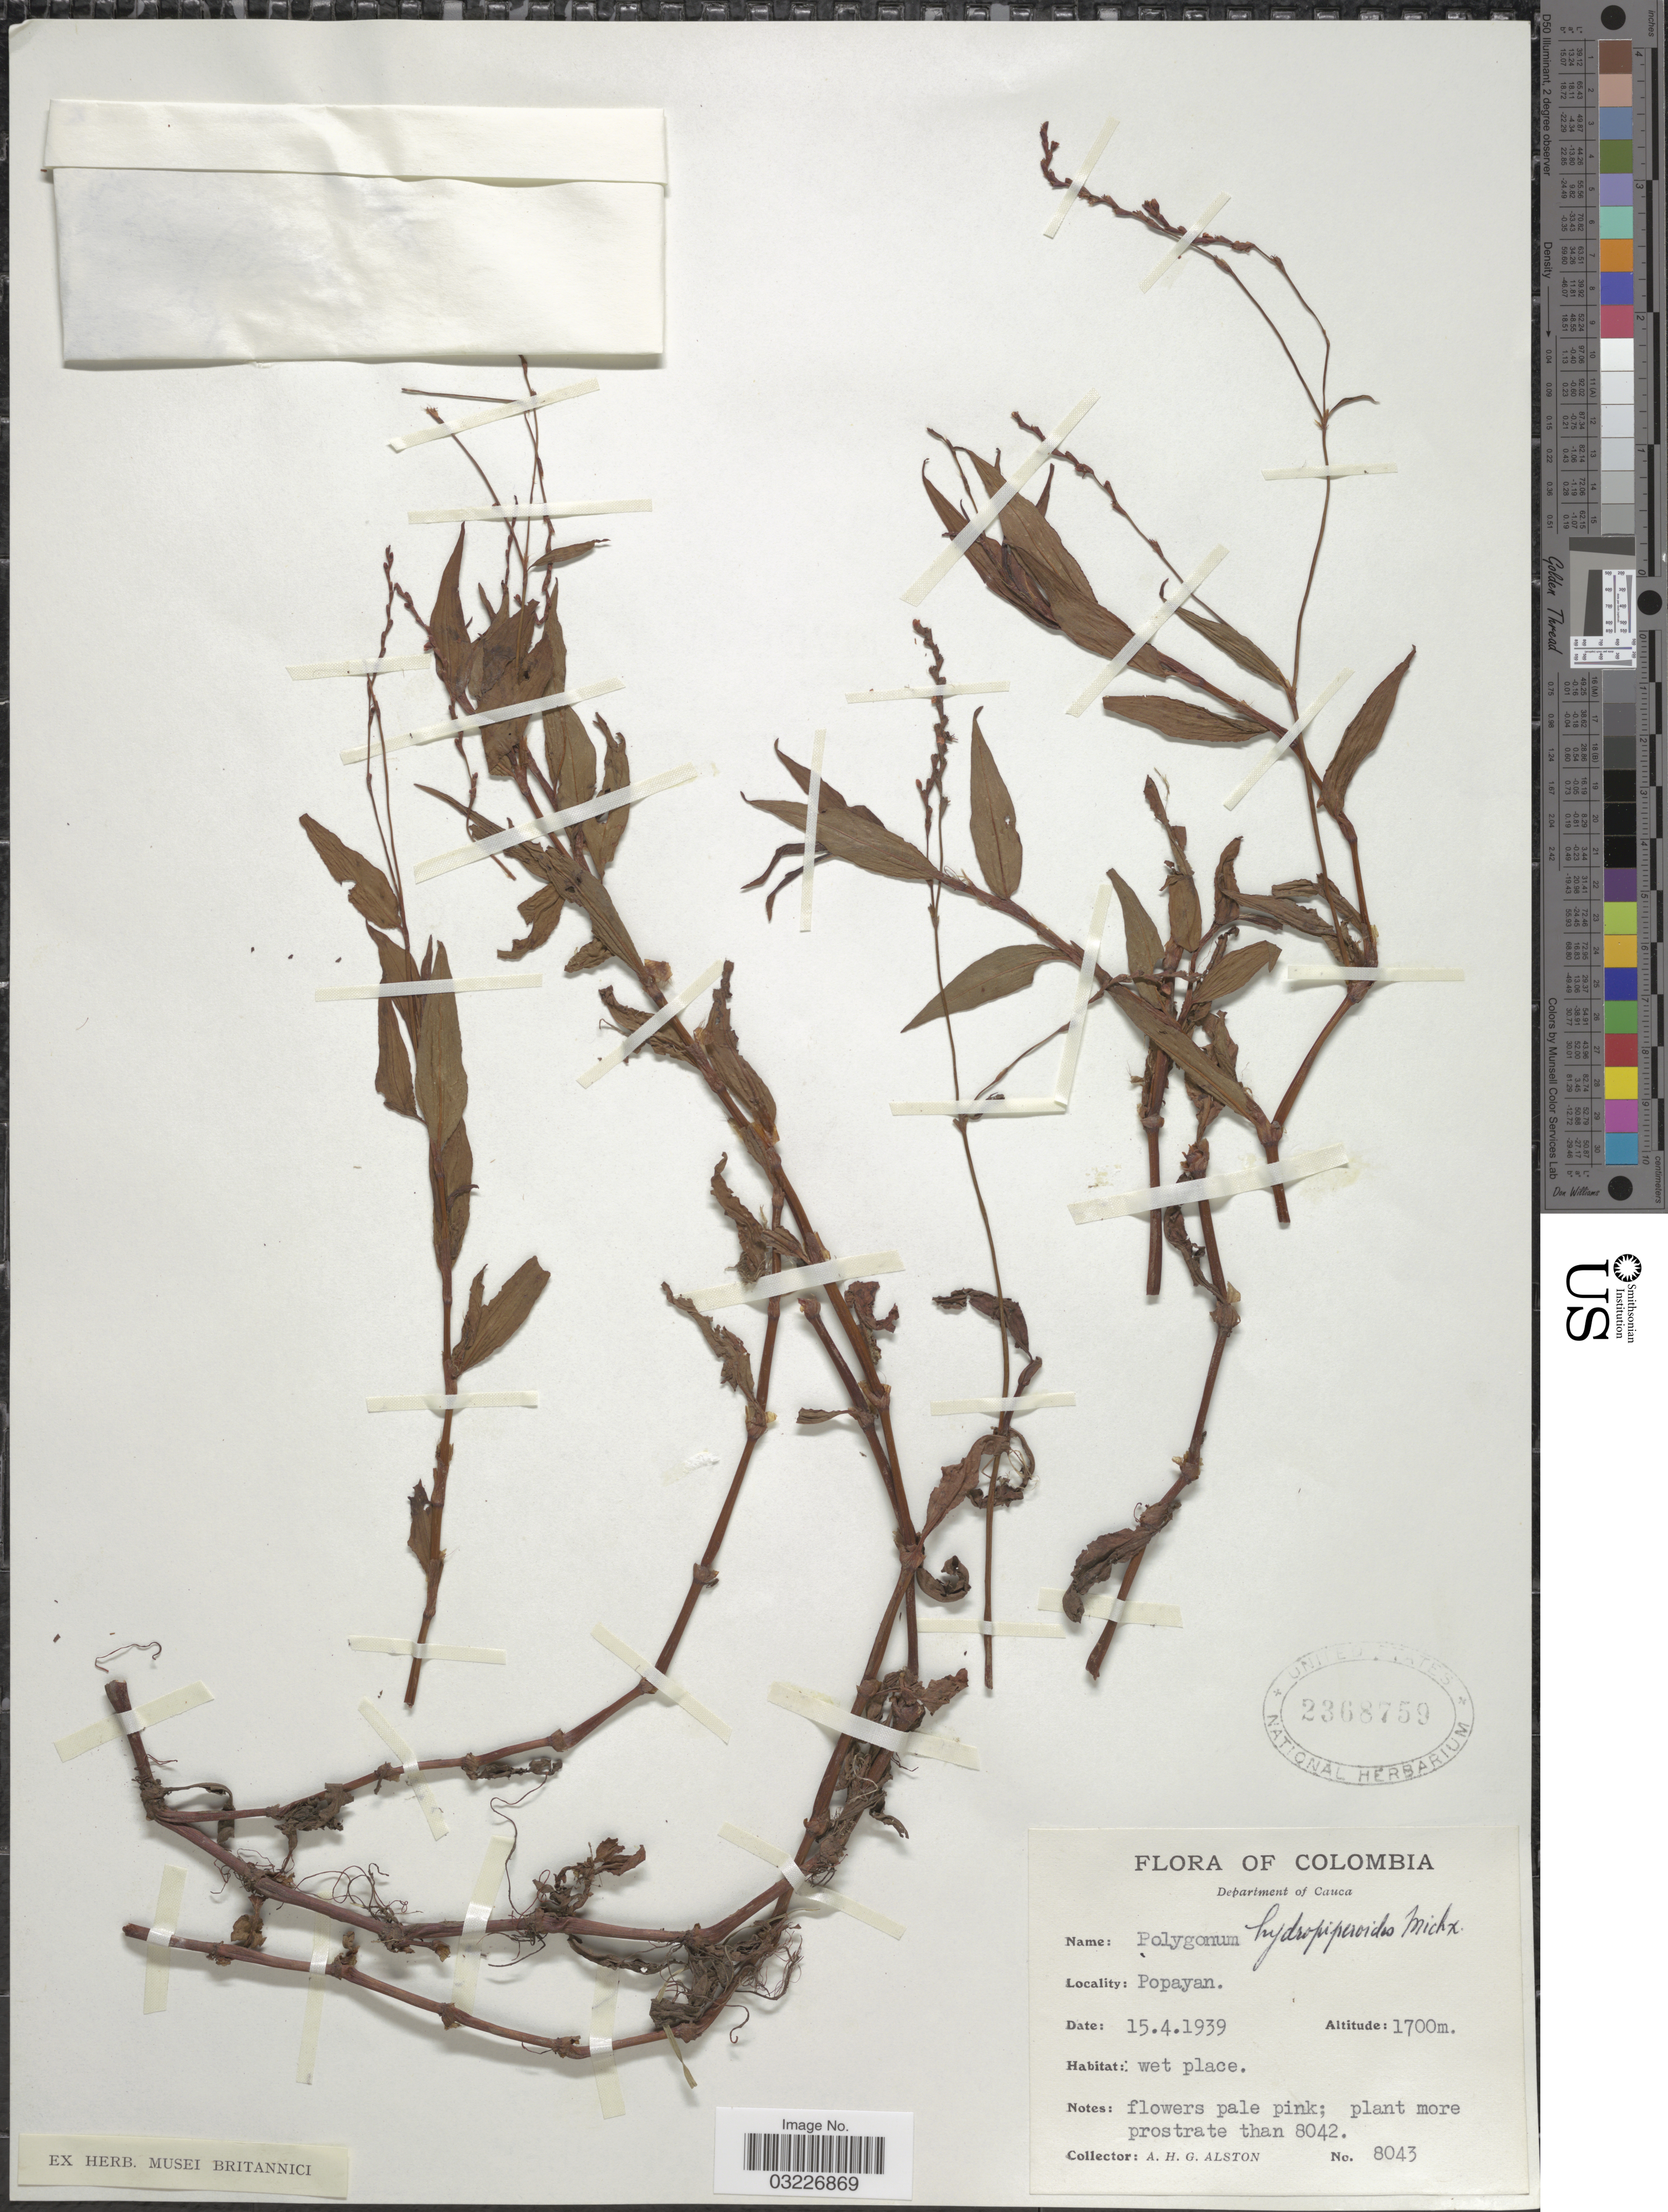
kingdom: Plantae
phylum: Tracheophyta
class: Magnoliopsida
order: Caryophyllales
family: Polygonaceae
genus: Polygonum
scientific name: Polygonum hydropiperoides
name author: Michx.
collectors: A. H. Alston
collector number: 74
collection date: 1939-04-15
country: Colombia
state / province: Cauca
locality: Department of Cauca, Popayan.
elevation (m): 1700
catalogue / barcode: US 2368759